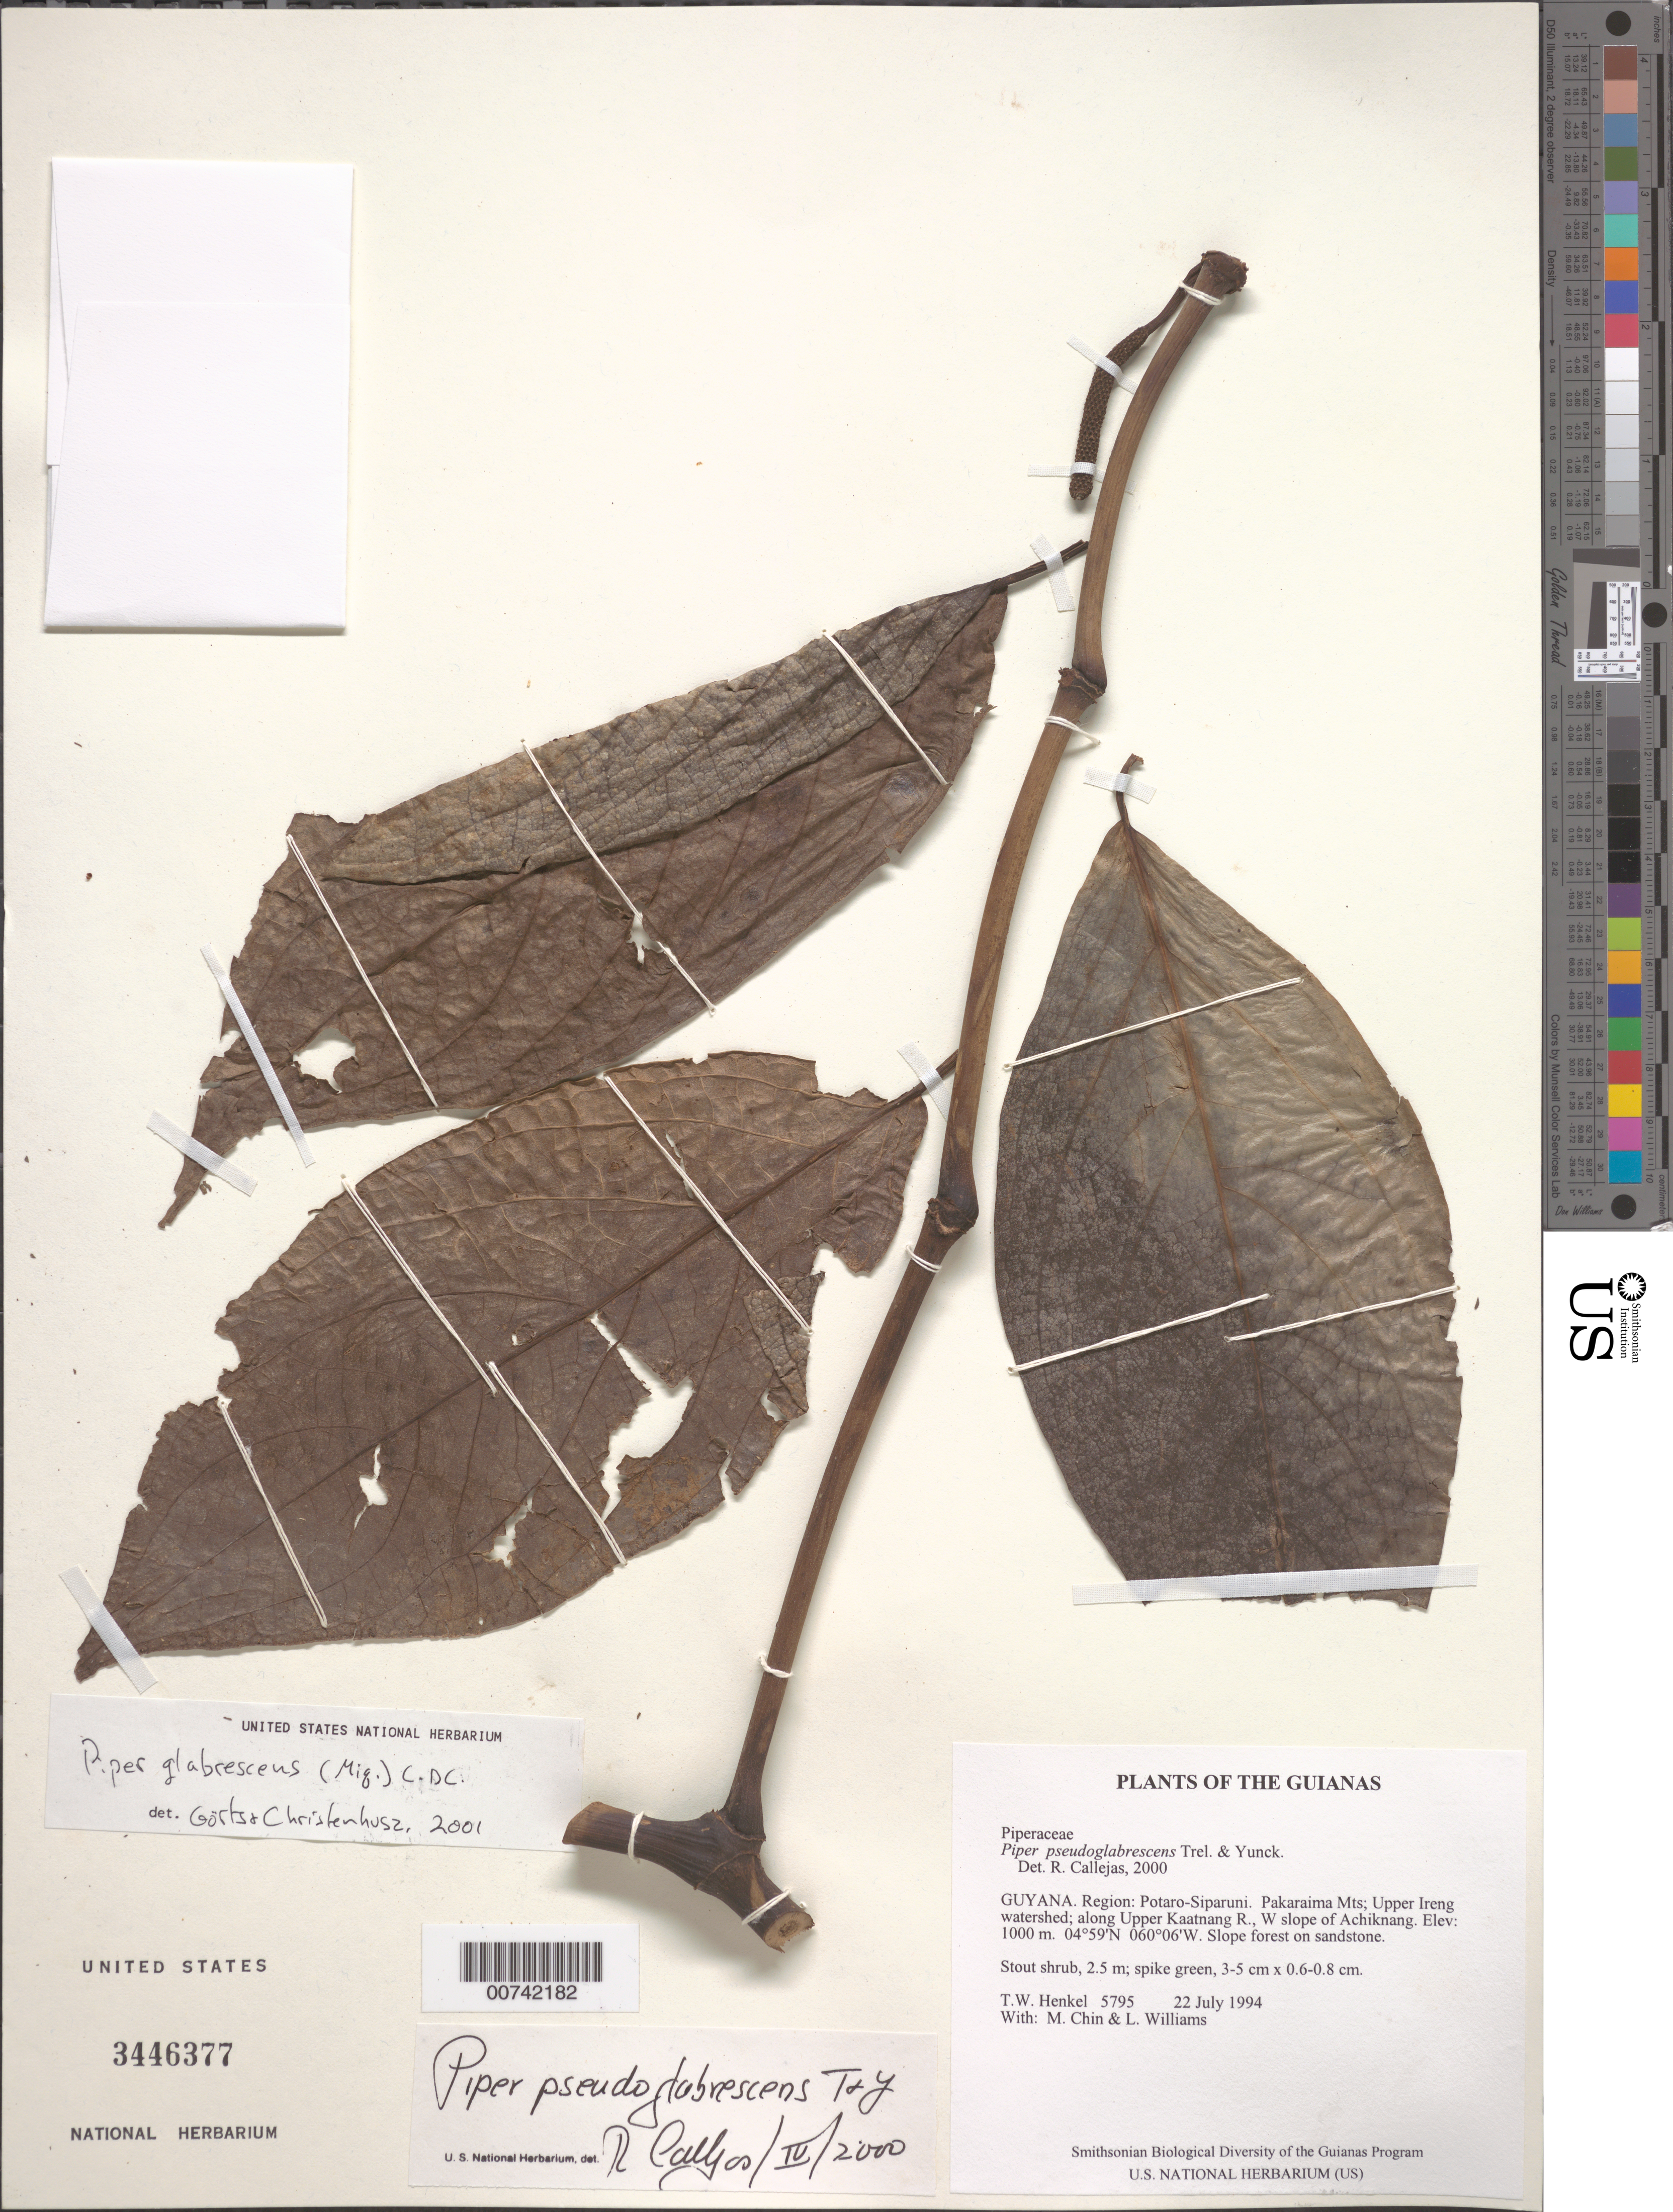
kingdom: Plantae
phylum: Tracheophyta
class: Magnoliopsida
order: Piperales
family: Piperaceae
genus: Piper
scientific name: Piper pseudoglabrescens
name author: Trel. & Yunck.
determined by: Callejas, Ricardo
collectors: T. Henkel, M. Chin & L. Williams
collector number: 5795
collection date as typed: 22 July 1994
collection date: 1994-07-22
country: Guyana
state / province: Potaro-Siparuni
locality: Pakaraima Mts; Upper Ireng watershed; along Upper Kaatnang R., W slope of Achiknang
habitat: Slope forest on sandstone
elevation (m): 1000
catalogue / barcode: US 3446377